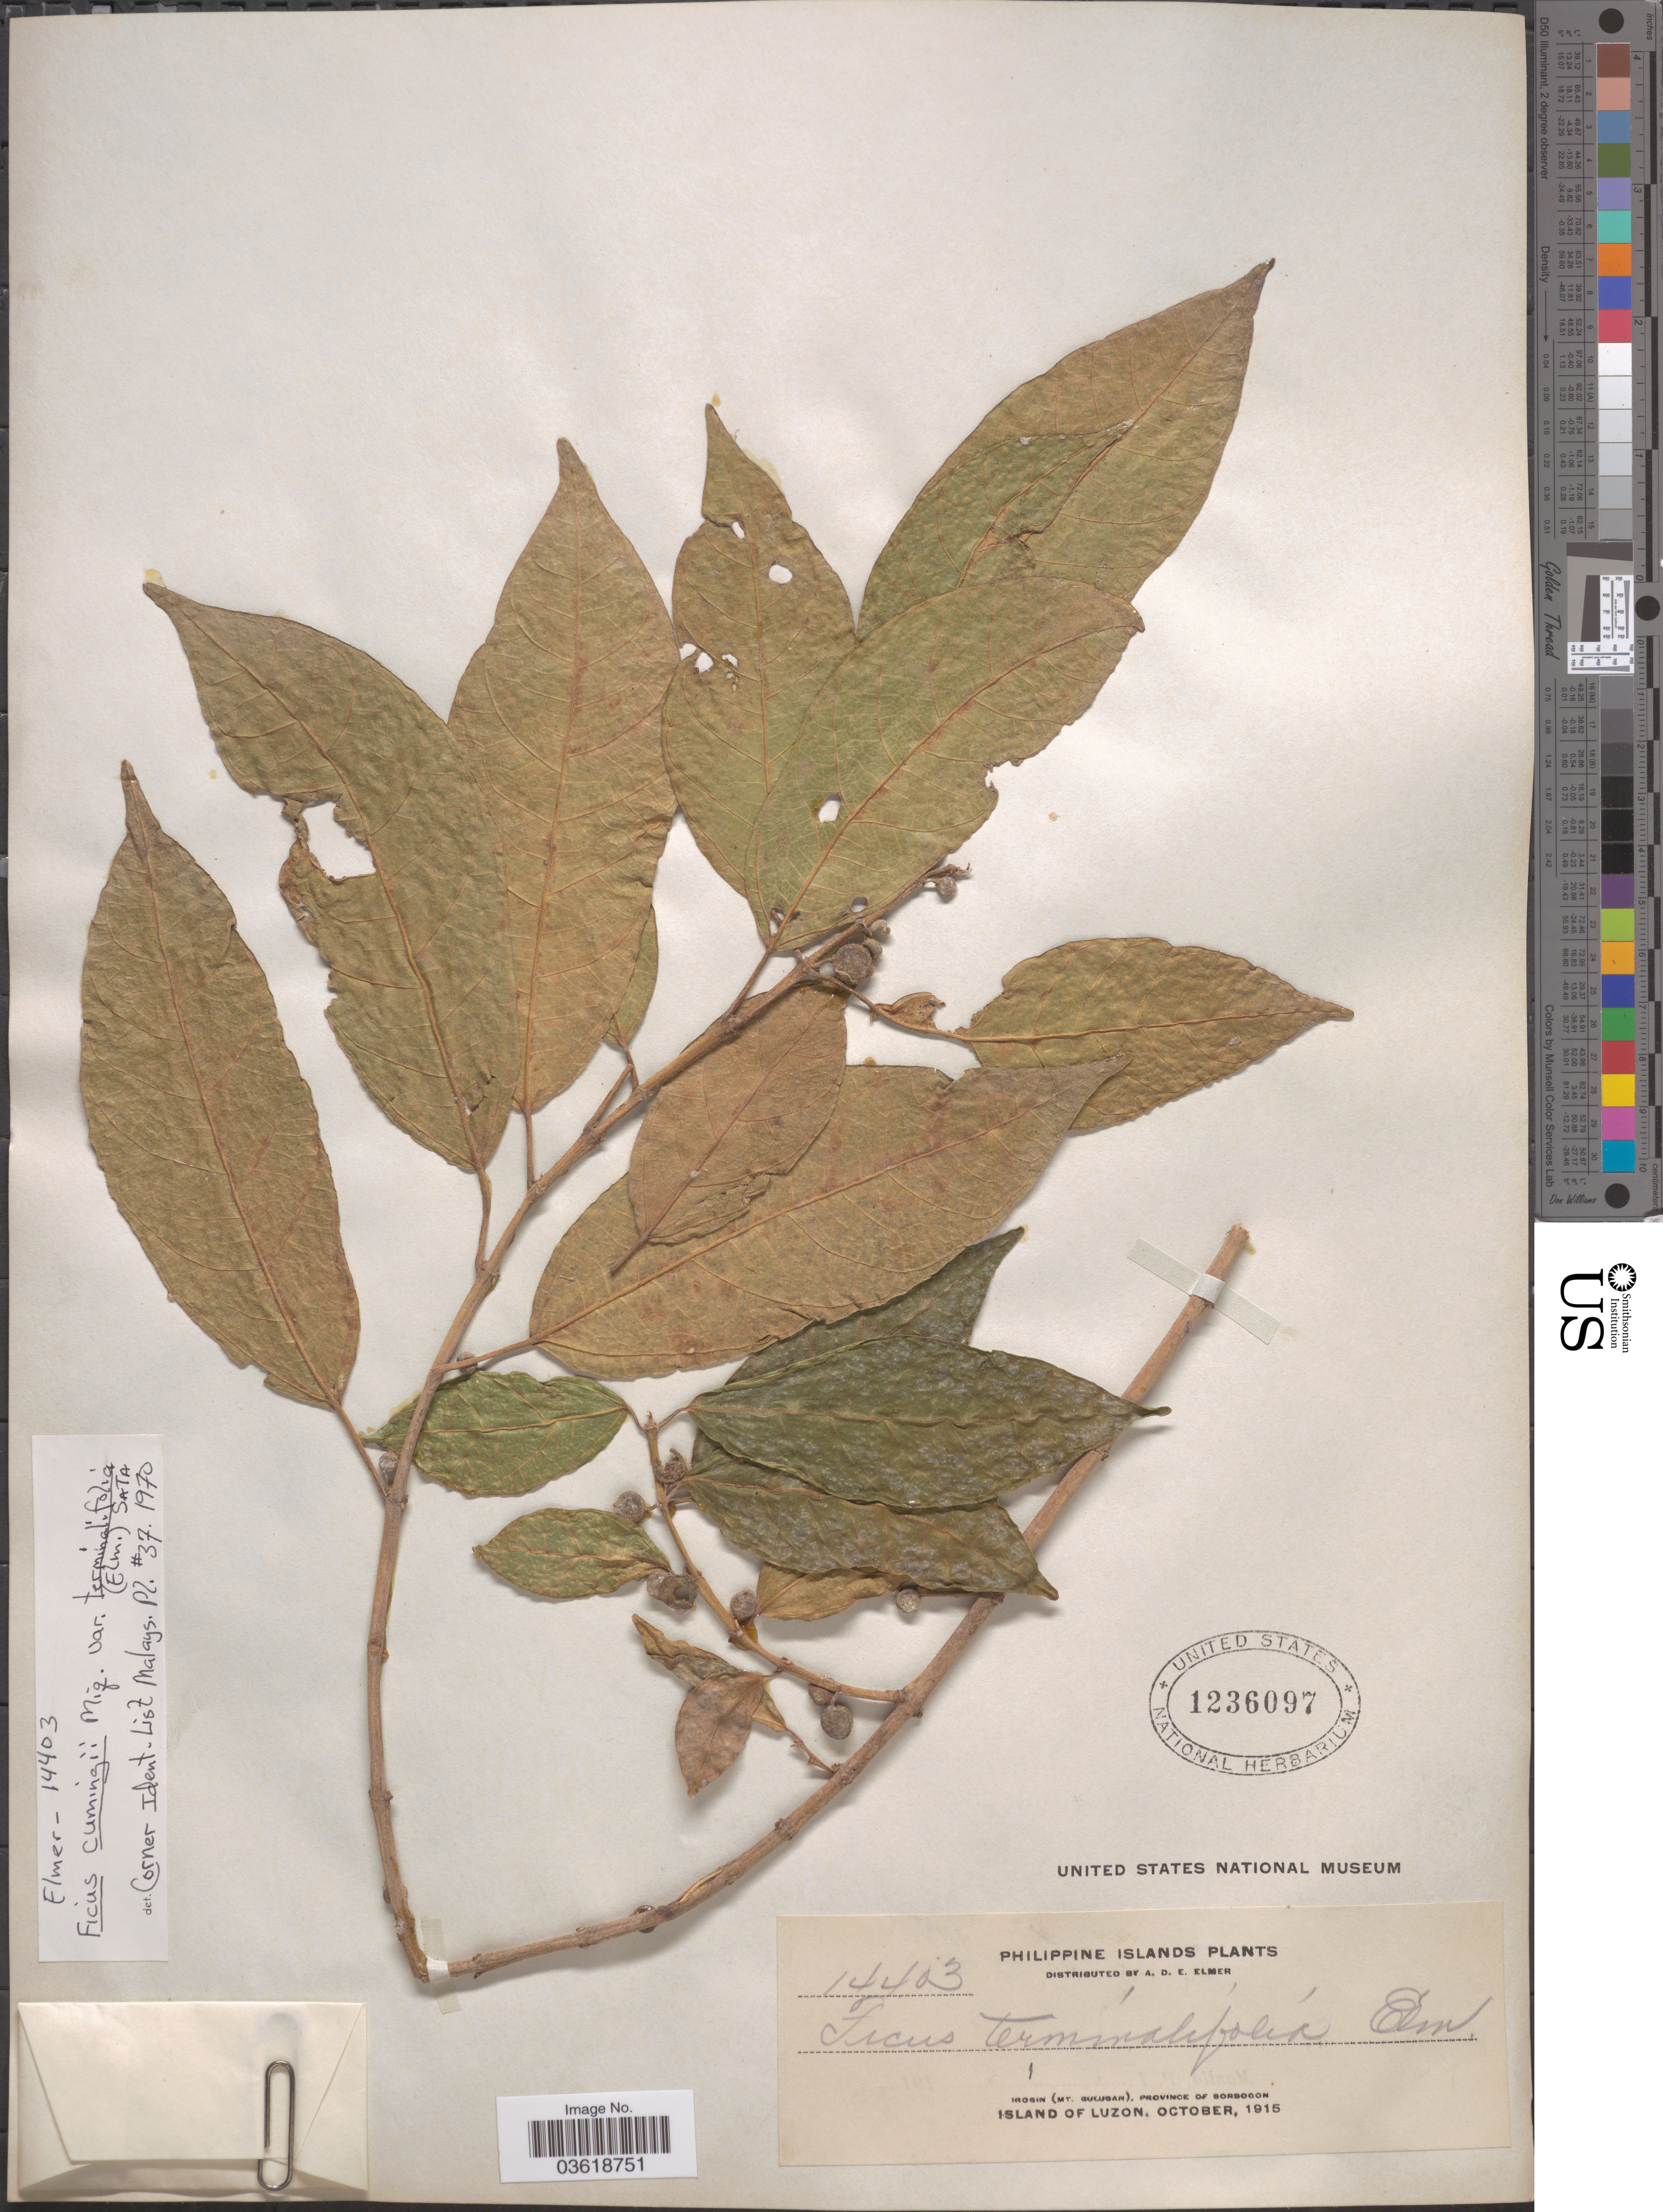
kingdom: Plantae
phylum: Tracheophyta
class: Magnoliopsida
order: Rosales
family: Moraceae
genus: Ficus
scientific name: Ficus cumingii var. terminalifolia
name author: (Elmer) Sata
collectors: A. D. E. Elmer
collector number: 14403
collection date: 1915-10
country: Philippines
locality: Philippine Islands. Irosin (Mt. Bulusan), Province of Sorsogon. Island of Luzon.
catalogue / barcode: US 1236097